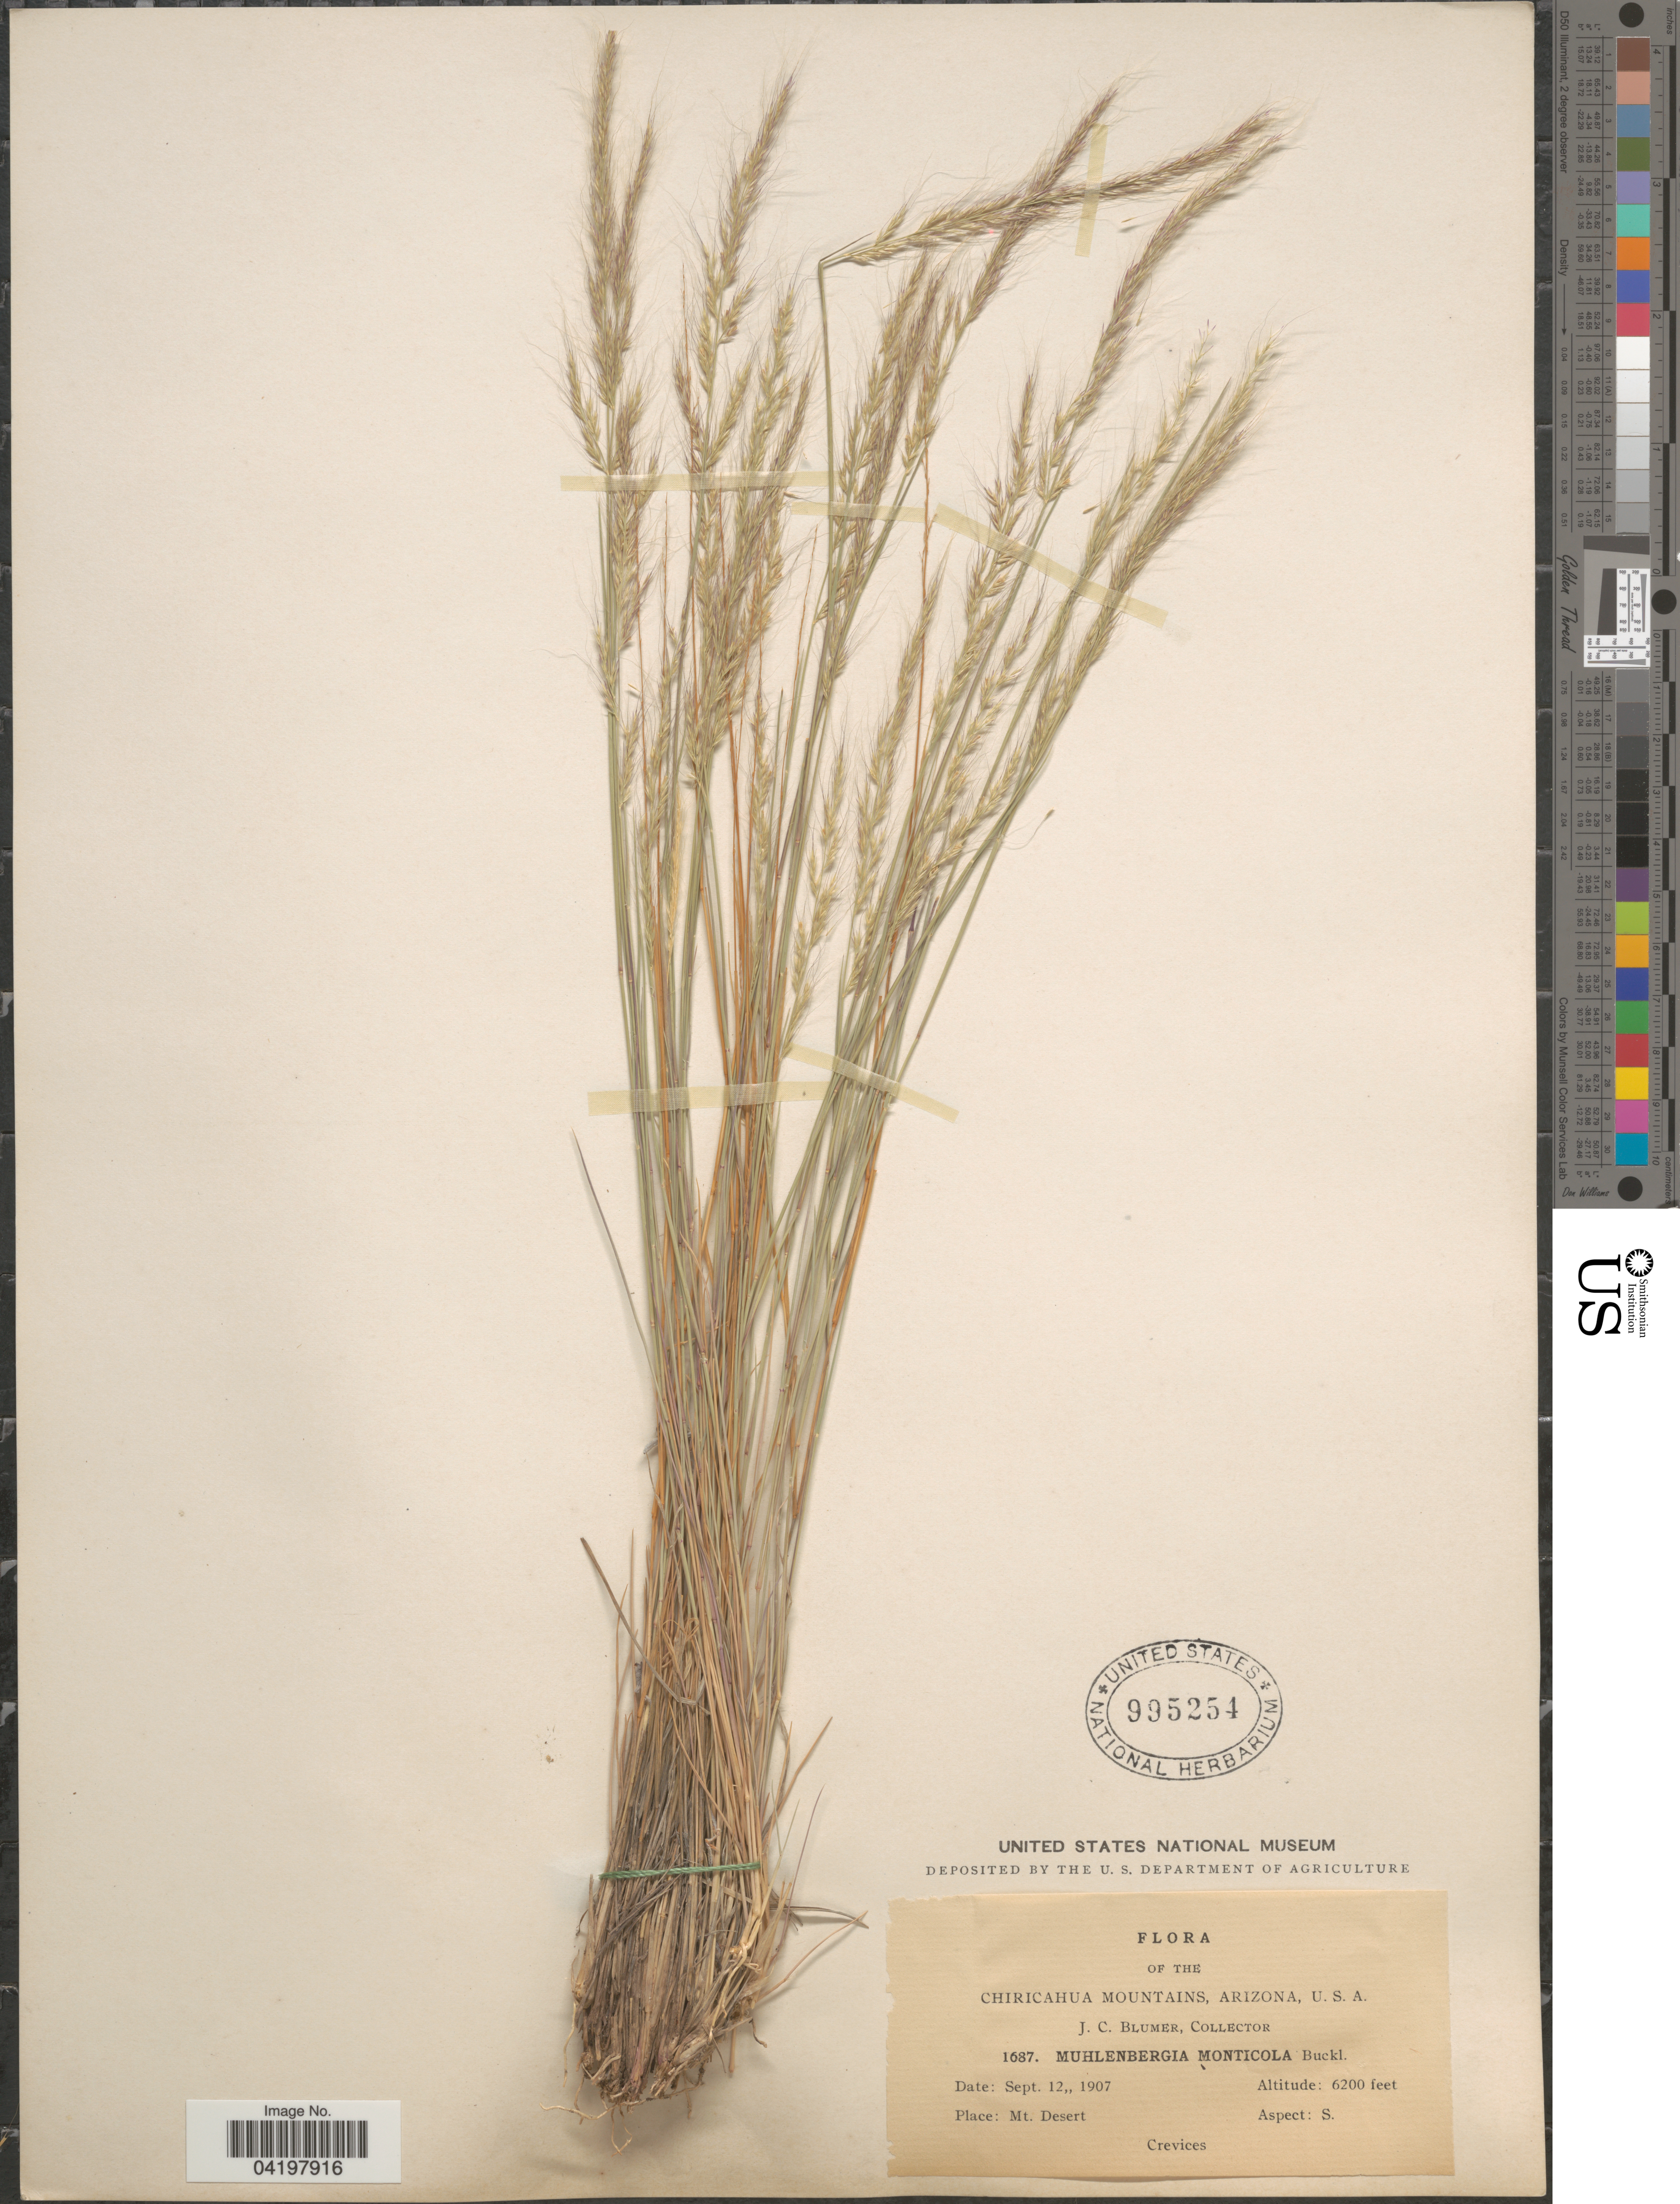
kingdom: Plantae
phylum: Tracheophyta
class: Liliopsida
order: Poales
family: Poaceae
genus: Muhlenbergia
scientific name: Muhlenbergia tenuifolia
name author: (Kunth) Kunth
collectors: J. C. Blumer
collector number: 1687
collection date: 1907-09-12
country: United States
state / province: Arizona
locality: The Chiricahua Mountains. Mt. Desert. Aspect: S.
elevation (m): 1890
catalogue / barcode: US 995254